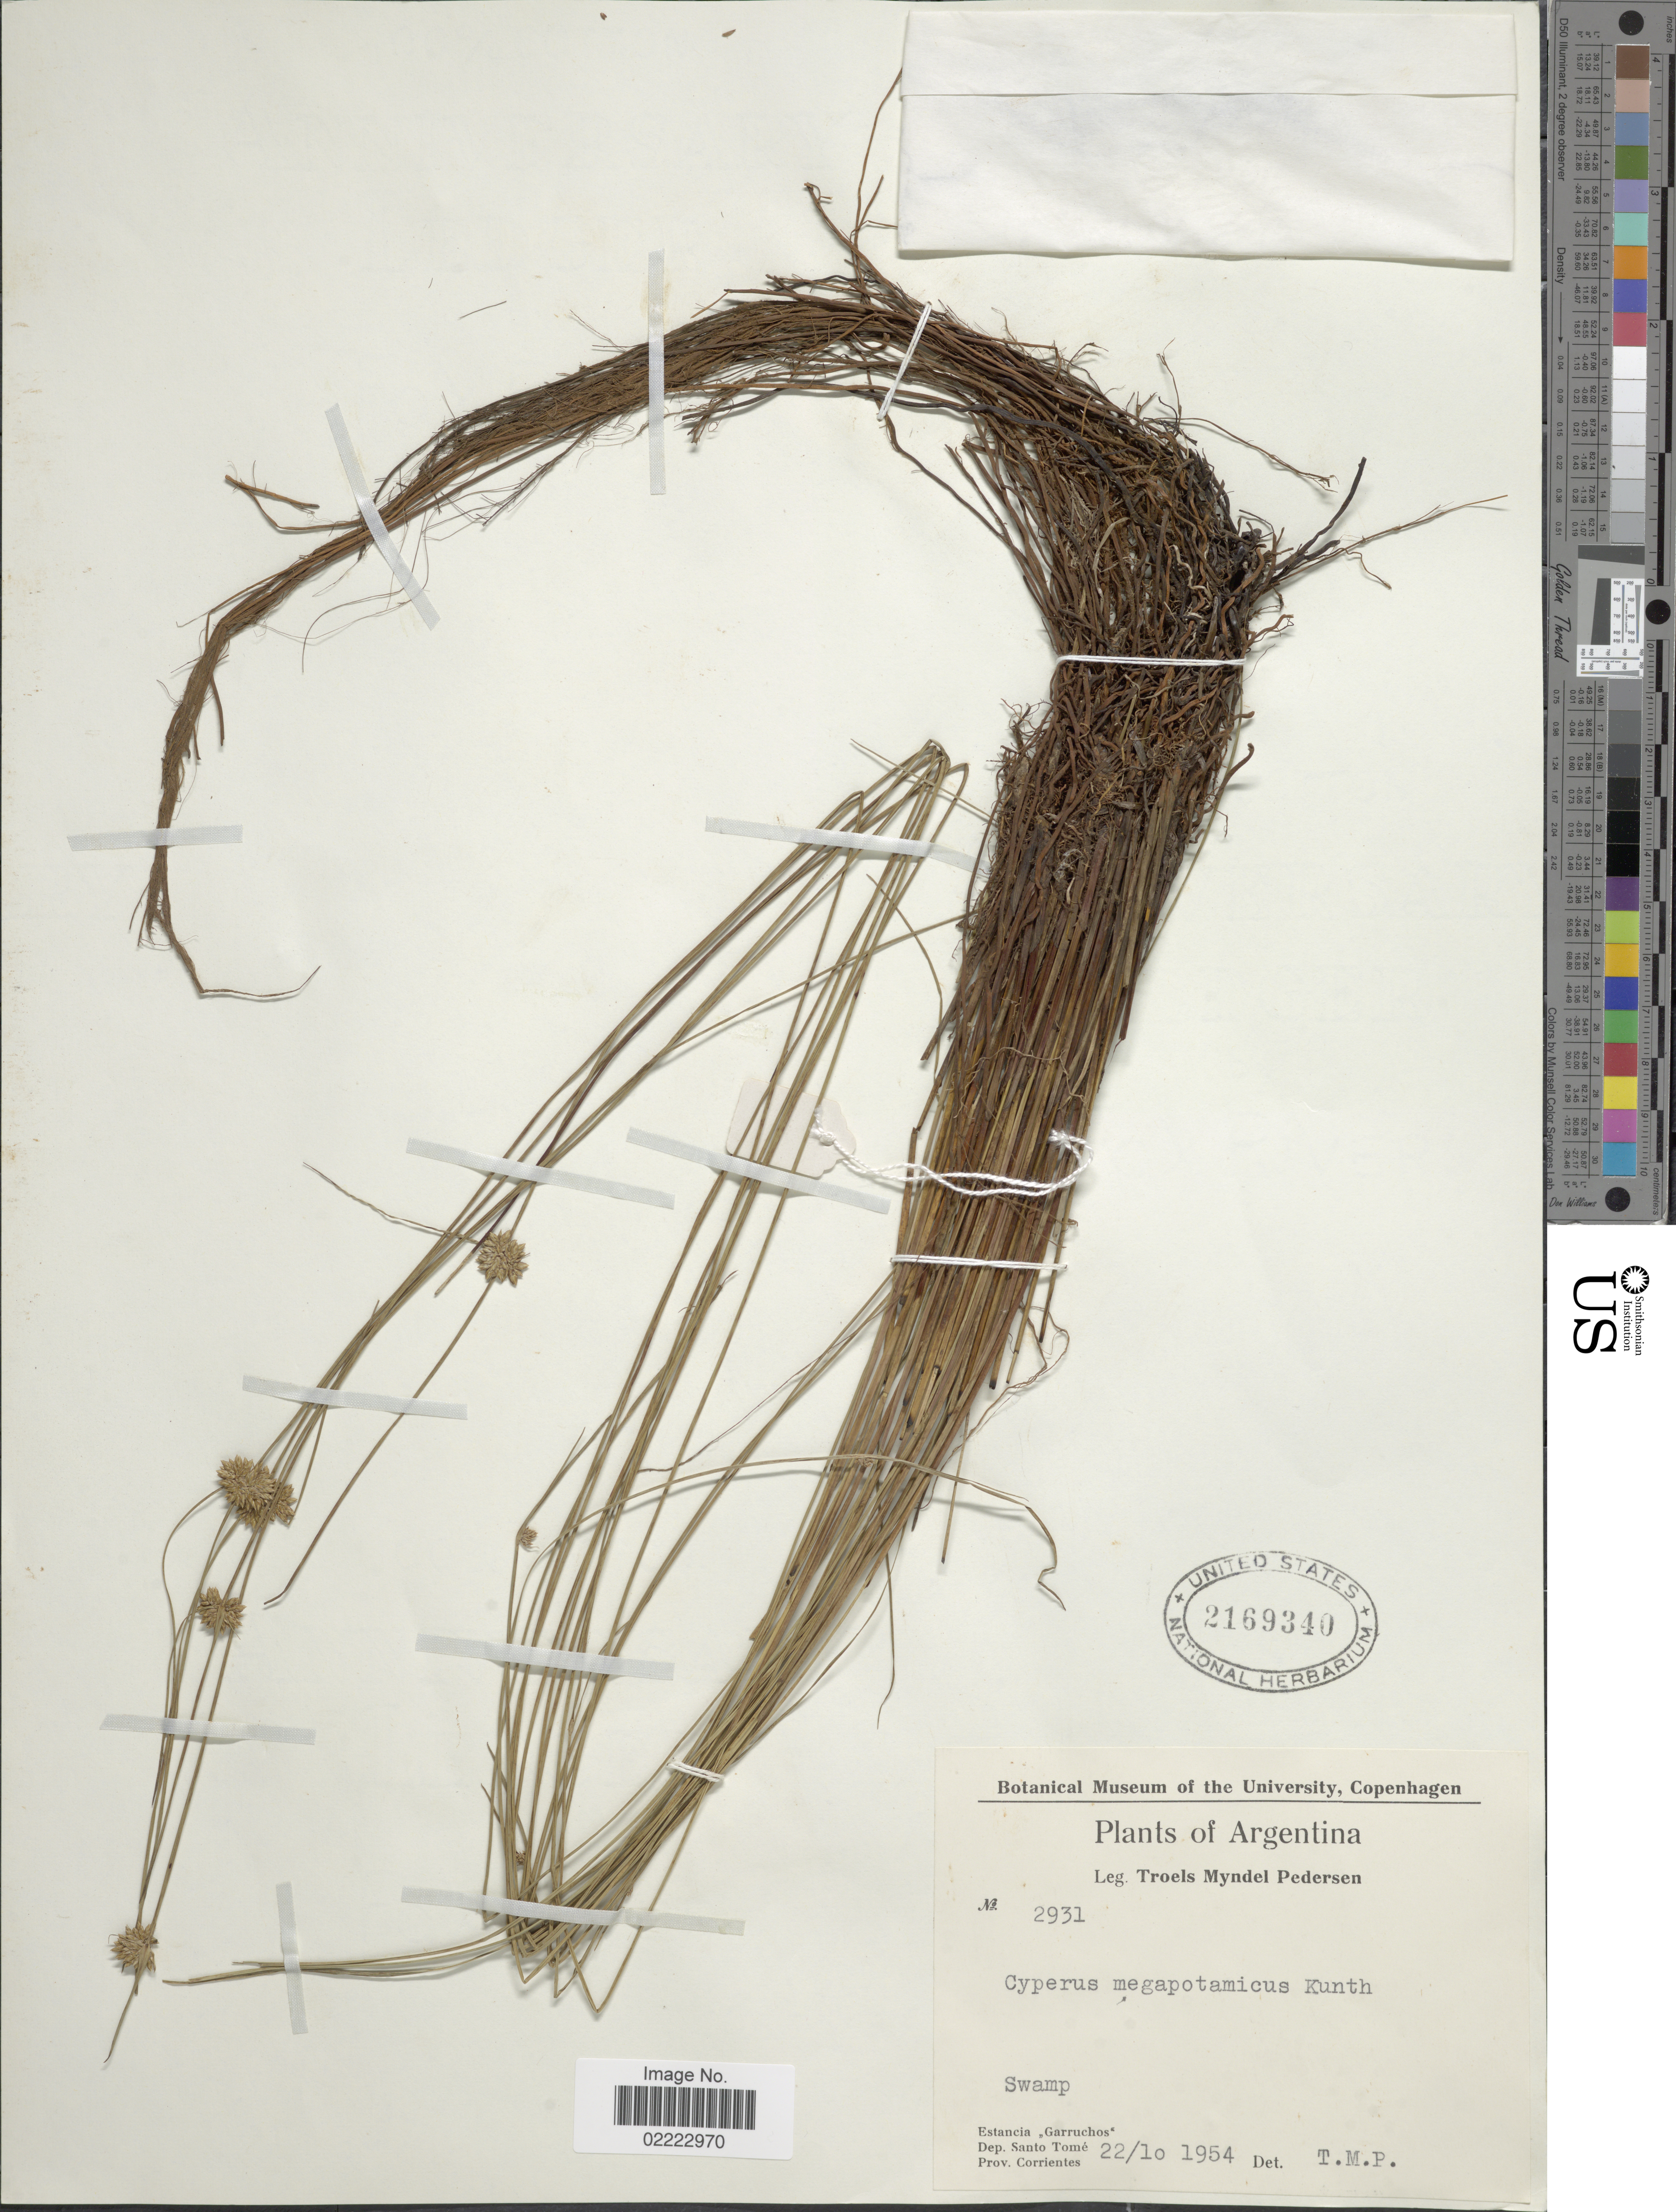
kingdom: Plantae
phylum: Tracheophyta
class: Liliopsida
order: Poales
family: Cyperaceae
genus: Cyperus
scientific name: Cyperus megapotamicus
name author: (A. Dietr.) Kunth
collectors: T. Pederson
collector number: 2931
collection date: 1954-10-22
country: Argentina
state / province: Corrientes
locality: Estancia "Garruchos". Dep. Santo Tome.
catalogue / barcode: US 2169340